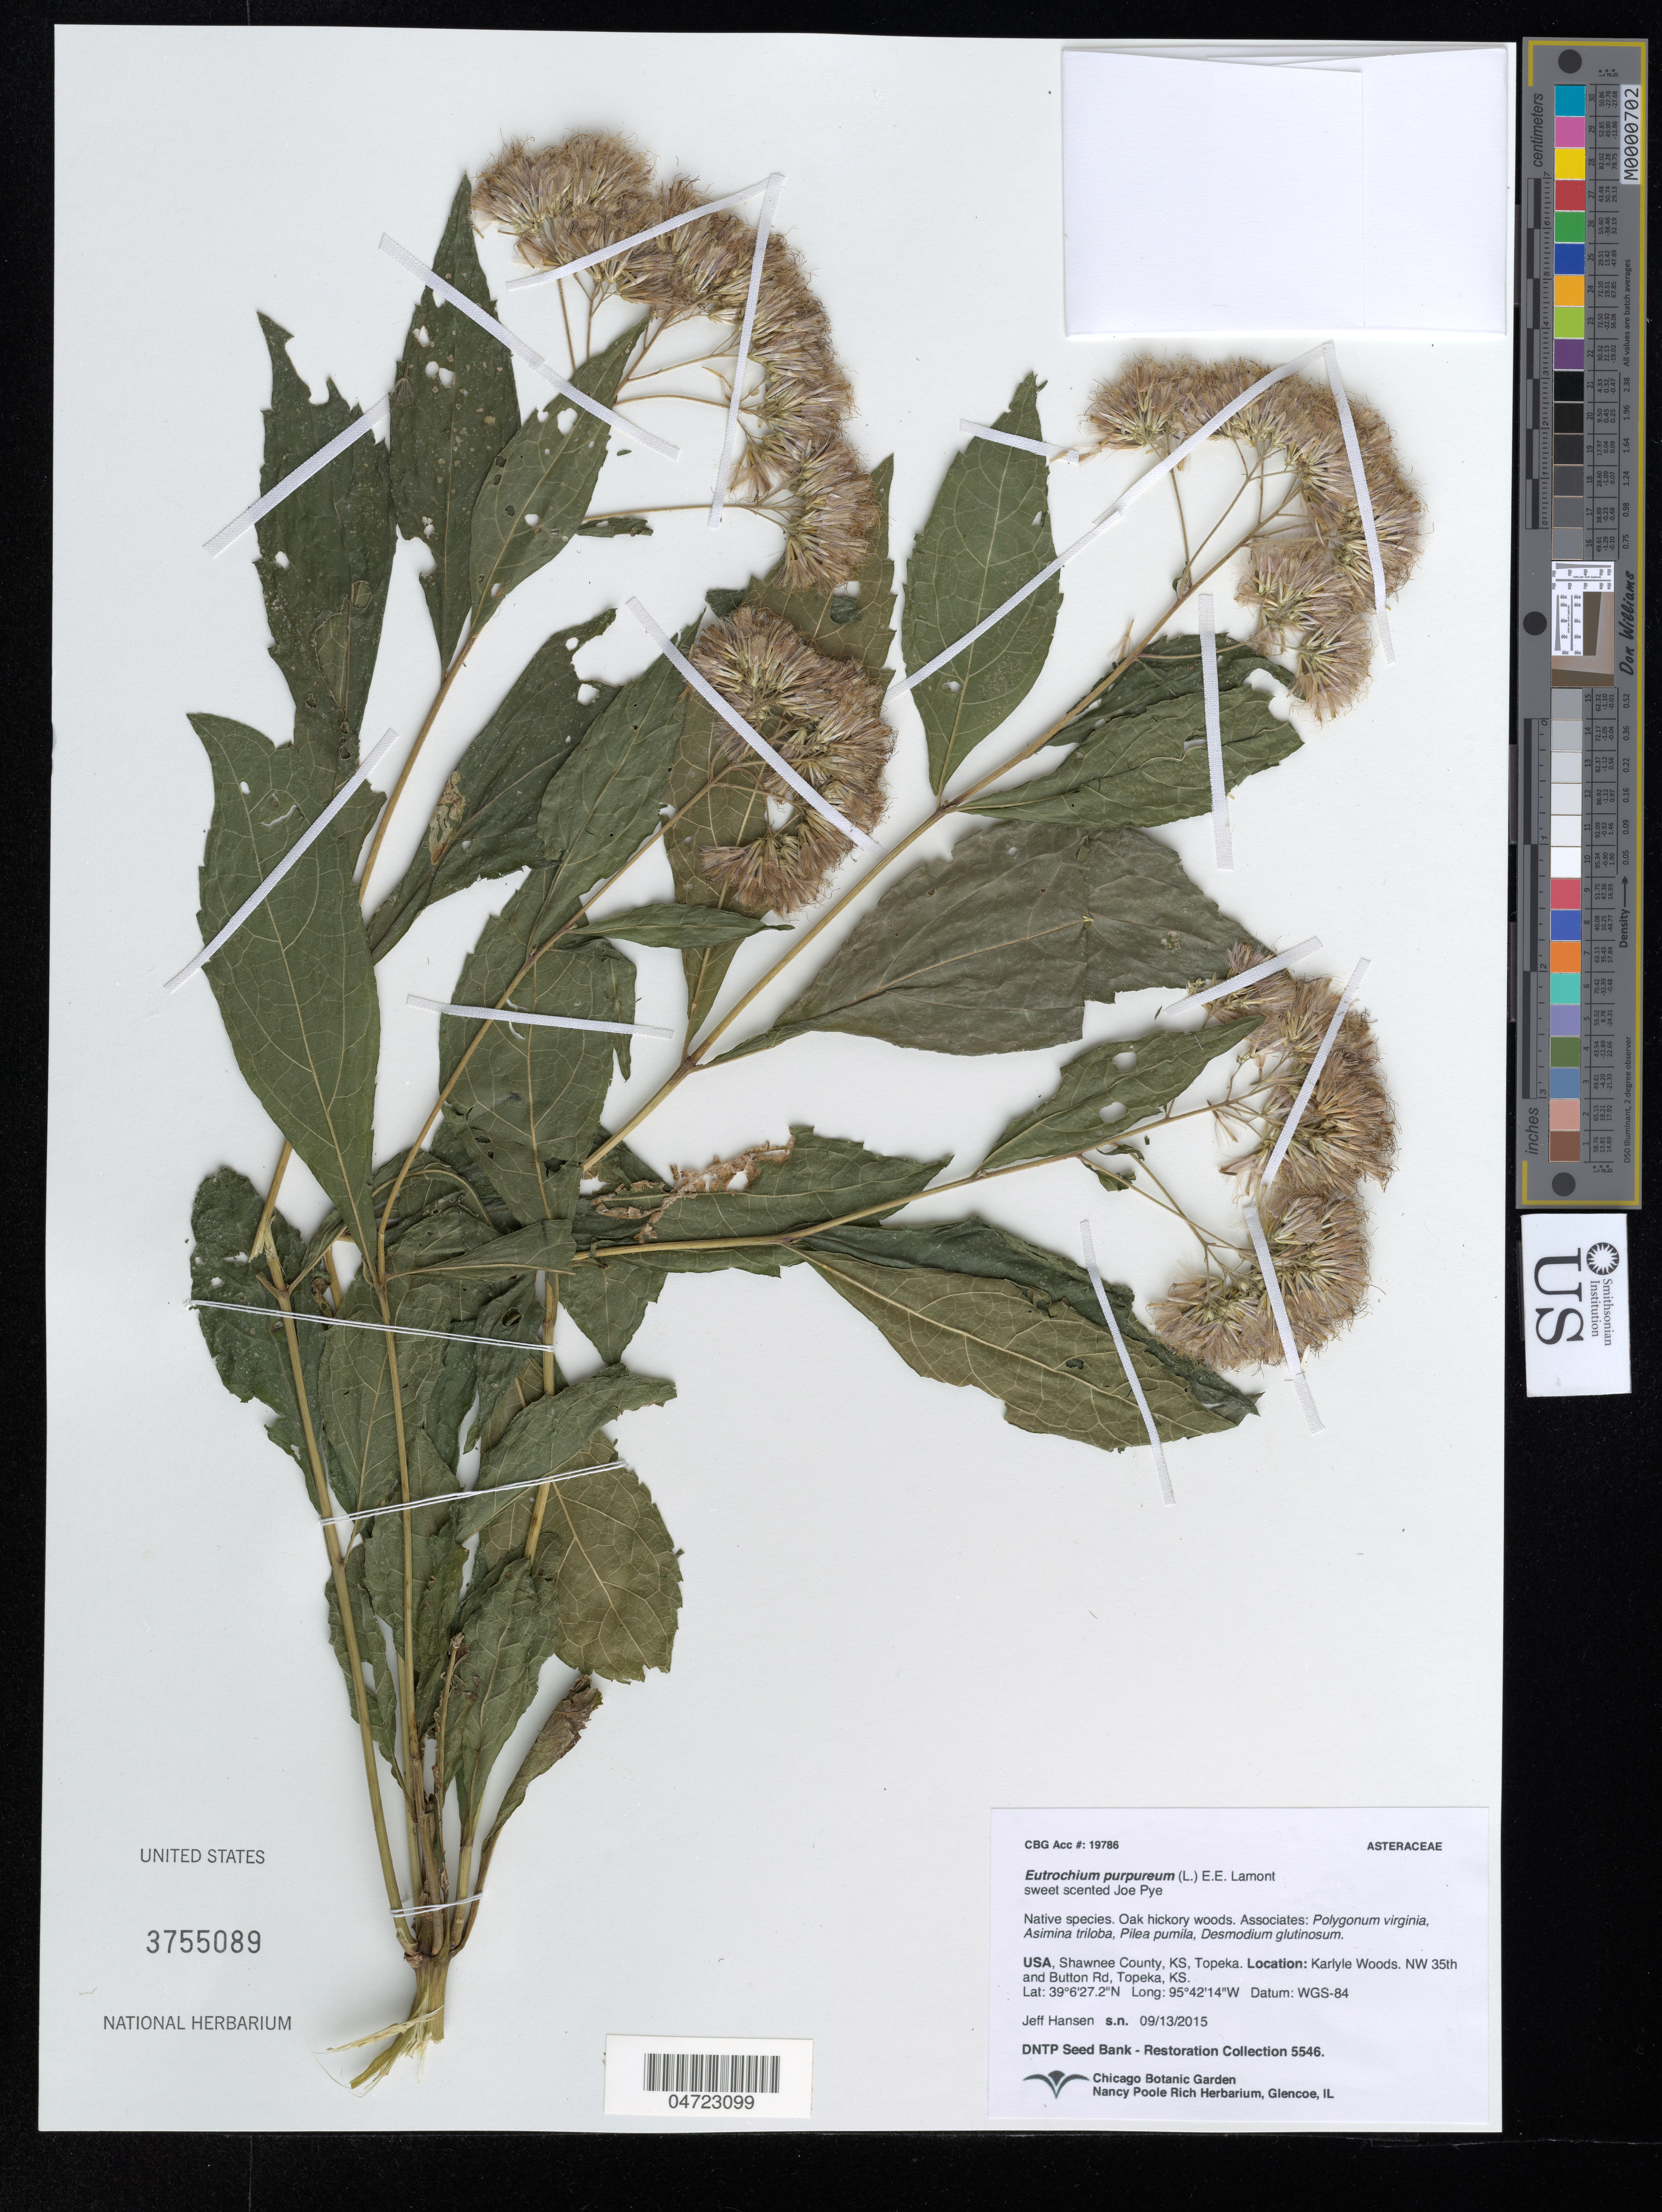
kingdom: Plantae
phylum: Tracheophyta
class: Magnoliopsida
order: Asterales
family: Asteraceae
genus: Eutrochium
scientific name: Eutrochium purpureum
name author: (L.) E.E. Lamont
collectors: J. Hansen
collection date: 2015-09-13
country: United States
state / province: Kansas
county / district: Shawnee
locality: Shawnee County, Topeka. Karlyle Woods. NW 35th and Button Rd, Topeka, KS.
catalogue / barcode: US 3755089